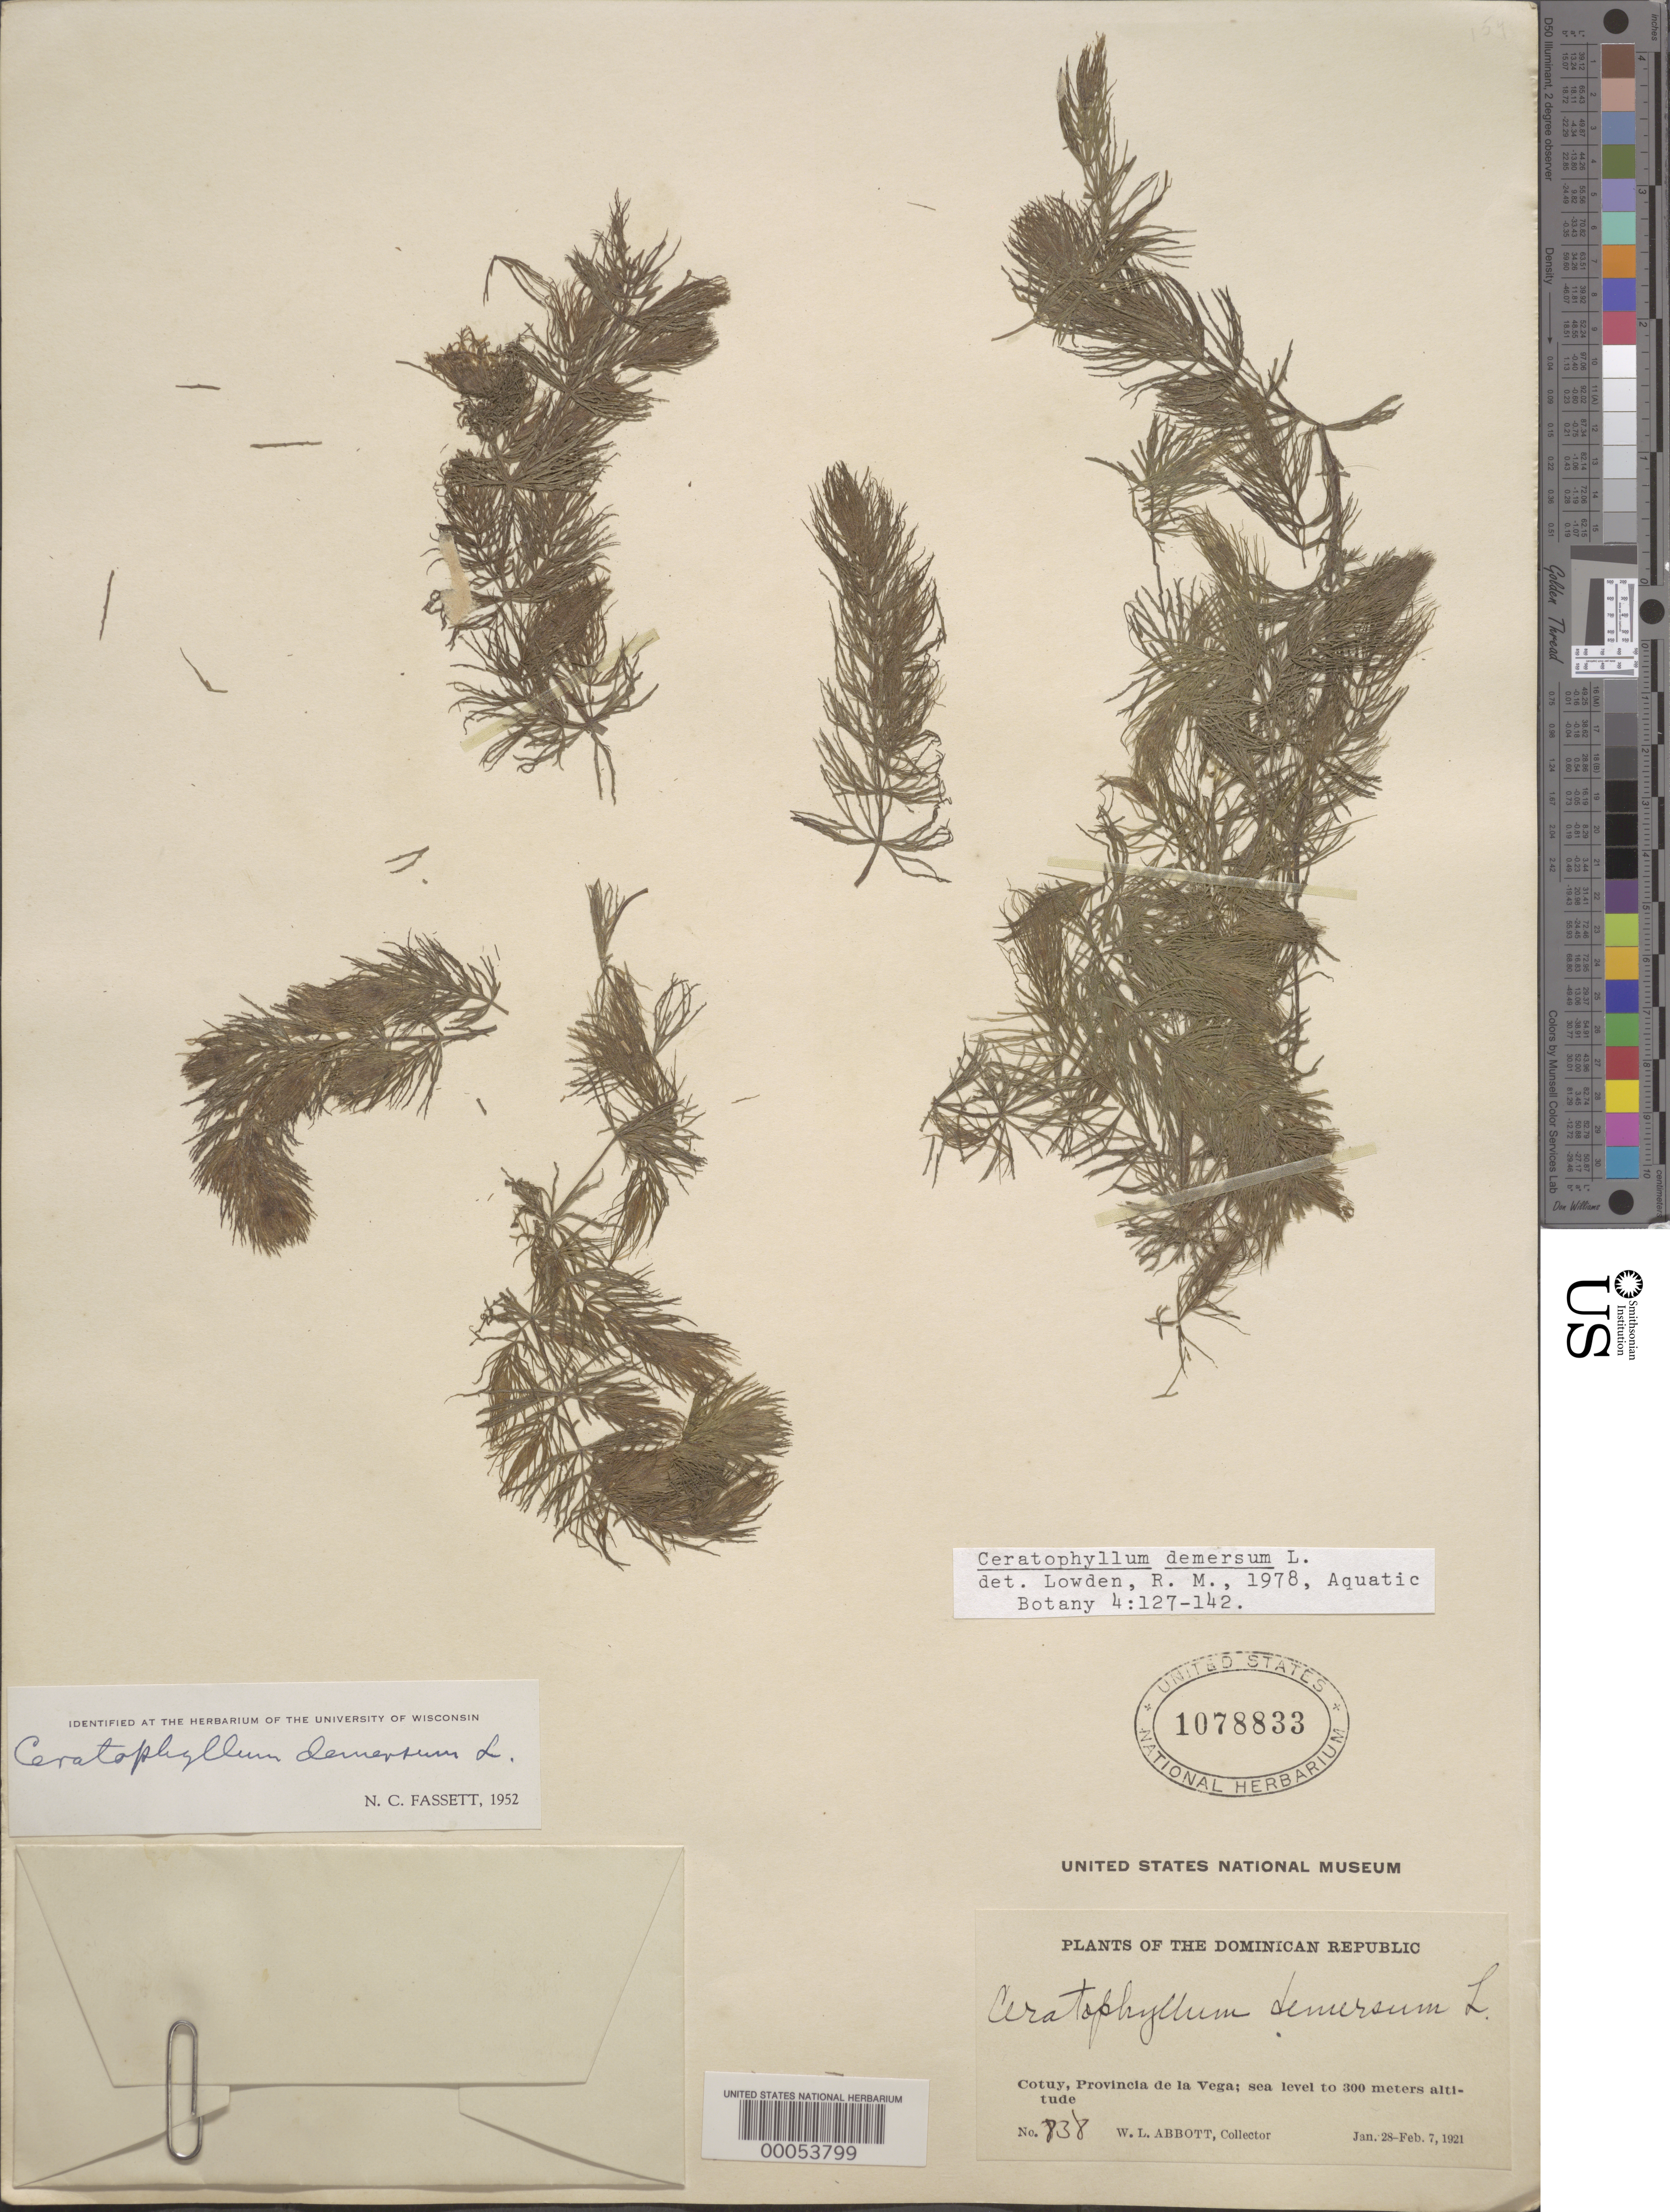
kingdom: Plantae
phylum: Tracheophyta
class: Magnoliopsida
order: Ceratophyllales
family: Ceratophyllaceae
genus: Ceratophyllum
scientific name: Ceratophyllum demersum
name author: L.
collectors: W. L. Abbott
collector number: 838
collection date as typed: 28 Jan 1921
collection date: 1921-01-28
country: Cuba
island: Greater Antilles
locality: Cotuy, provincia de La Vega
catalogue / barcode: US 1078833